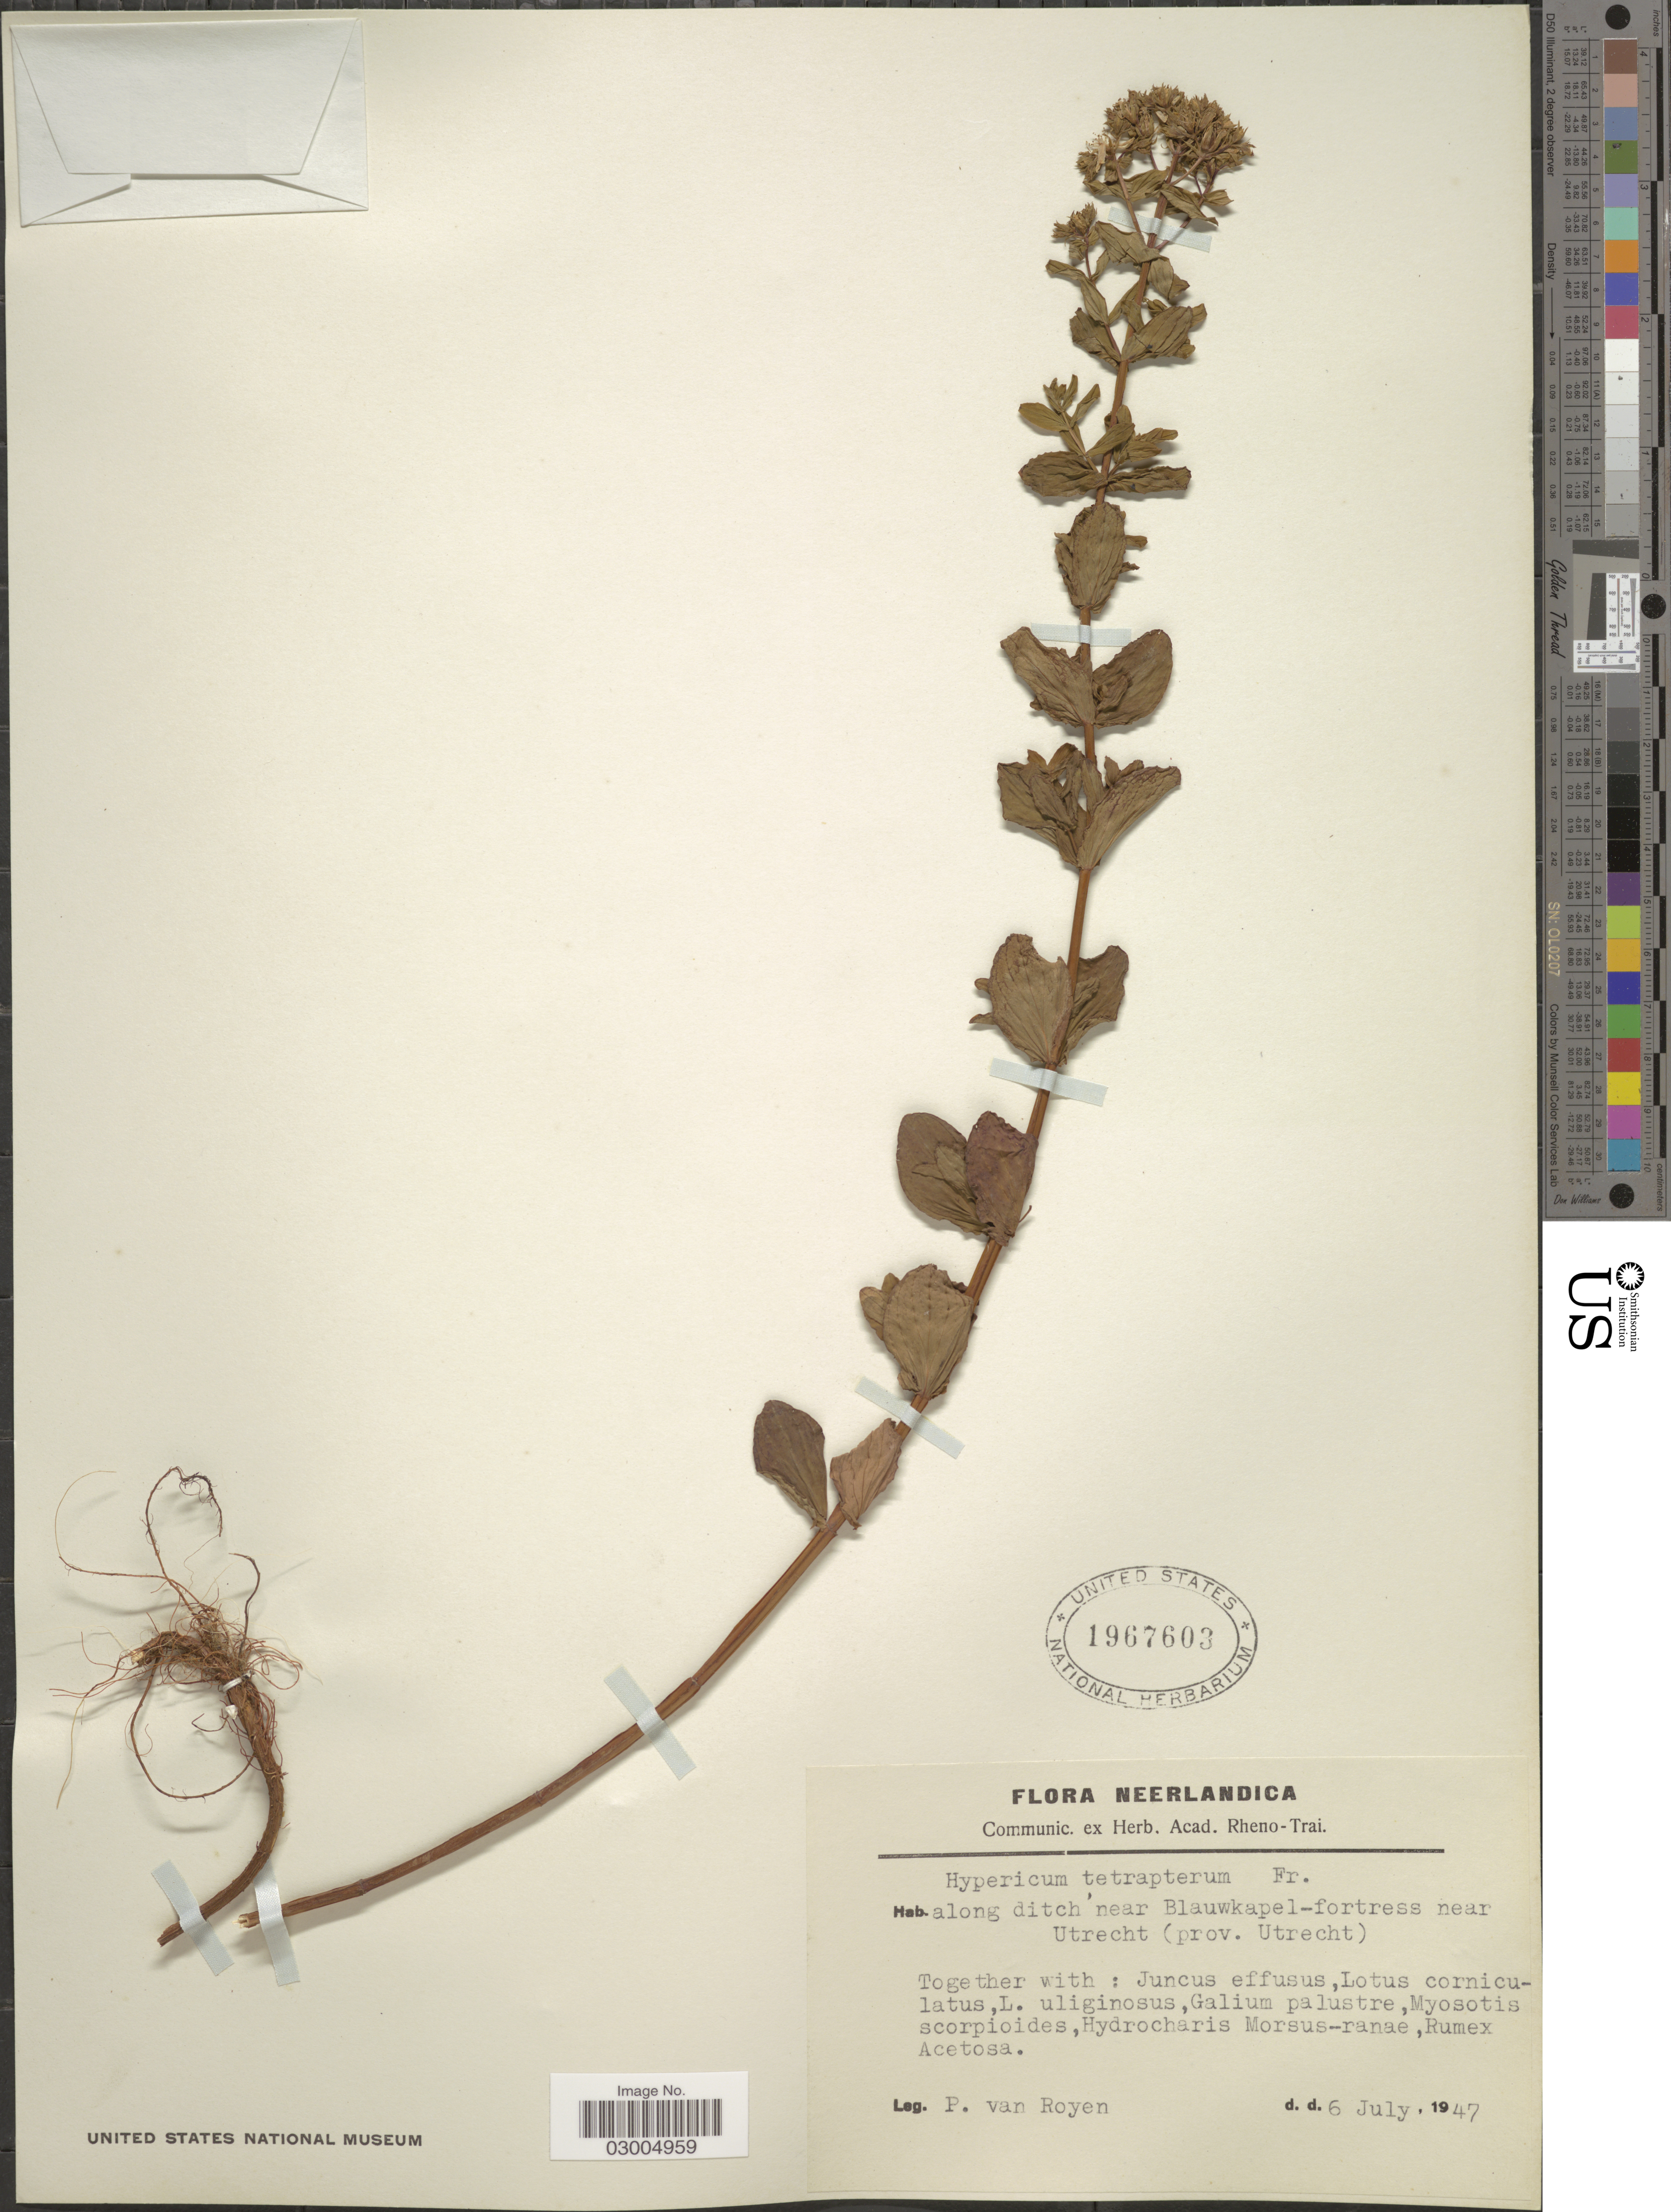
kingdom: Plantae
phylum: Tracheophyta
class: Magnoliopsida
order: Malpighiales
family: Hypericaceae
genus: Hypericum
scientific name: Hypericum tetrapterum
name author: Fr.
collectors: P. van Royen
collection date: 1947-07-06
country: Netherlands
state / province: Utrecht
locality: Along ditch near Blauwkapel-fortress near Utrecht (prov. Utrecht).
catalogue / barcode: US 1967603